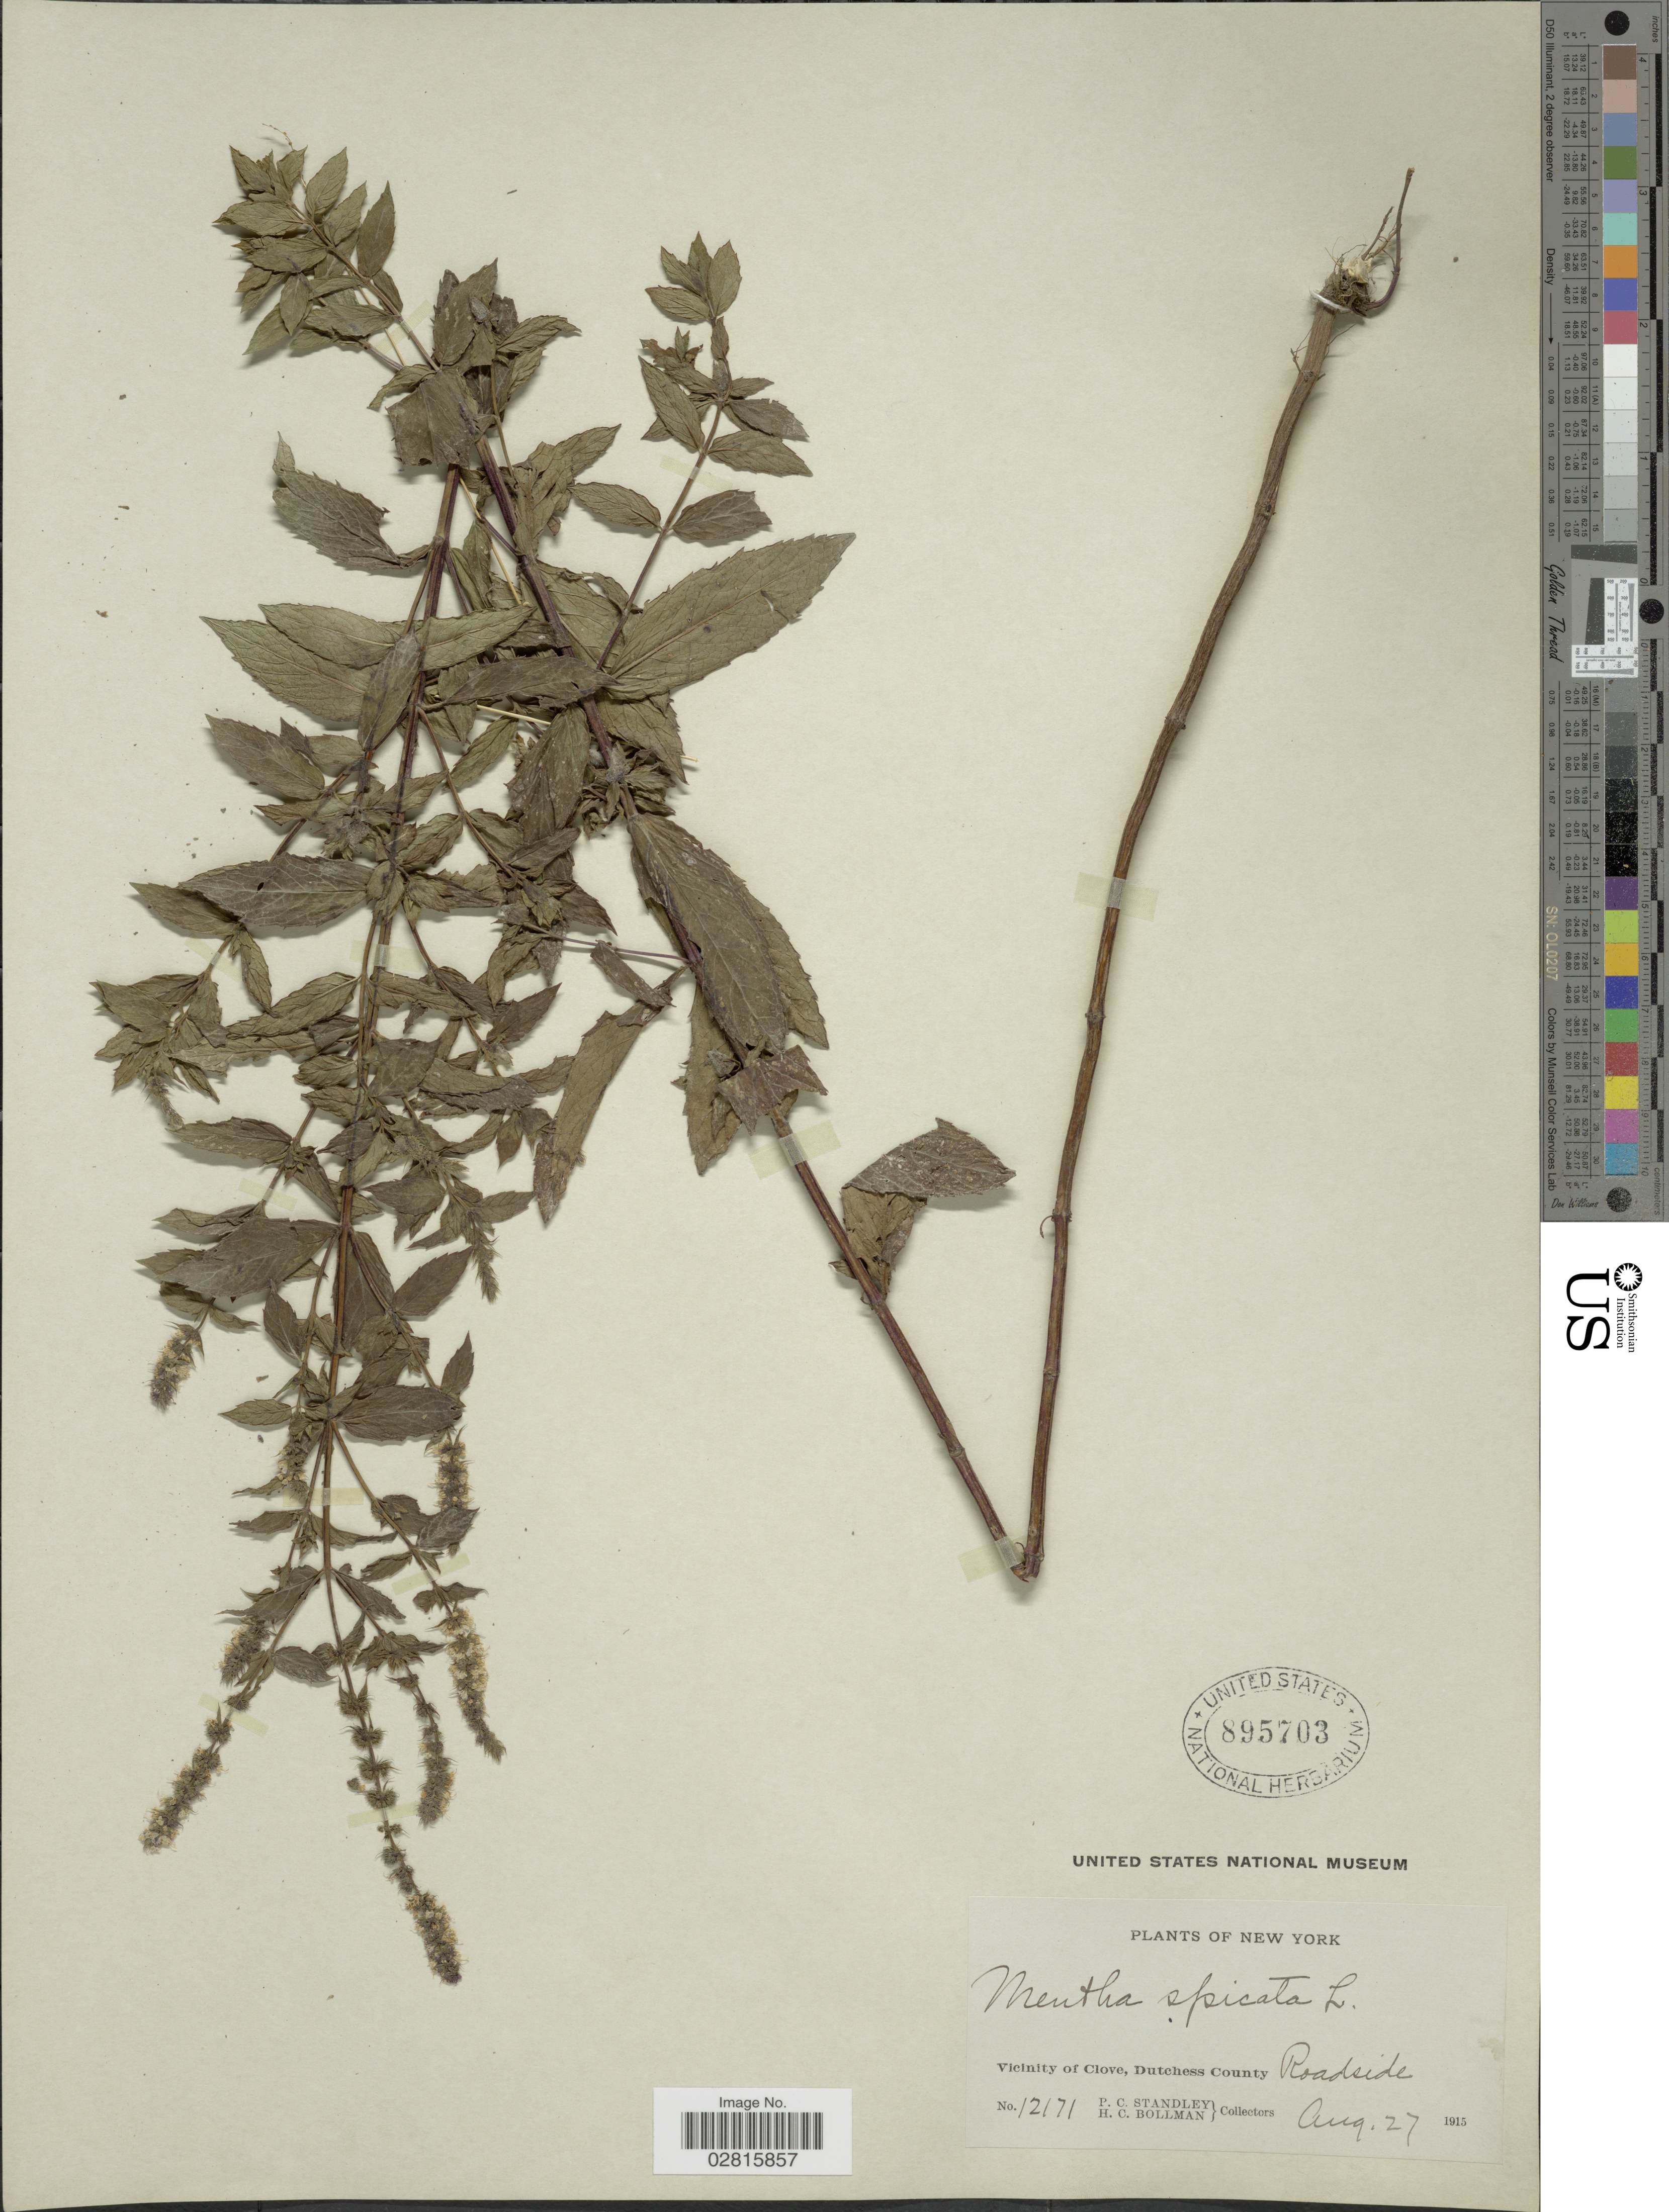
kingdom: Plantae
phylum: Tracheophyta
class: Magnoliopsida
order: Lamiales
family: Lamiaceae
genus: Mentha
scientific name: Mentha spicata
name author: L.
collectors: P. C. Standley & H. C. Bollman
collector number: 12171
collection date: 1915-08-27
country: United States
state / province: New York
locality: Vicinity of Clove, Dutchess County. Roadside.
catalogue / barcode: US 895703